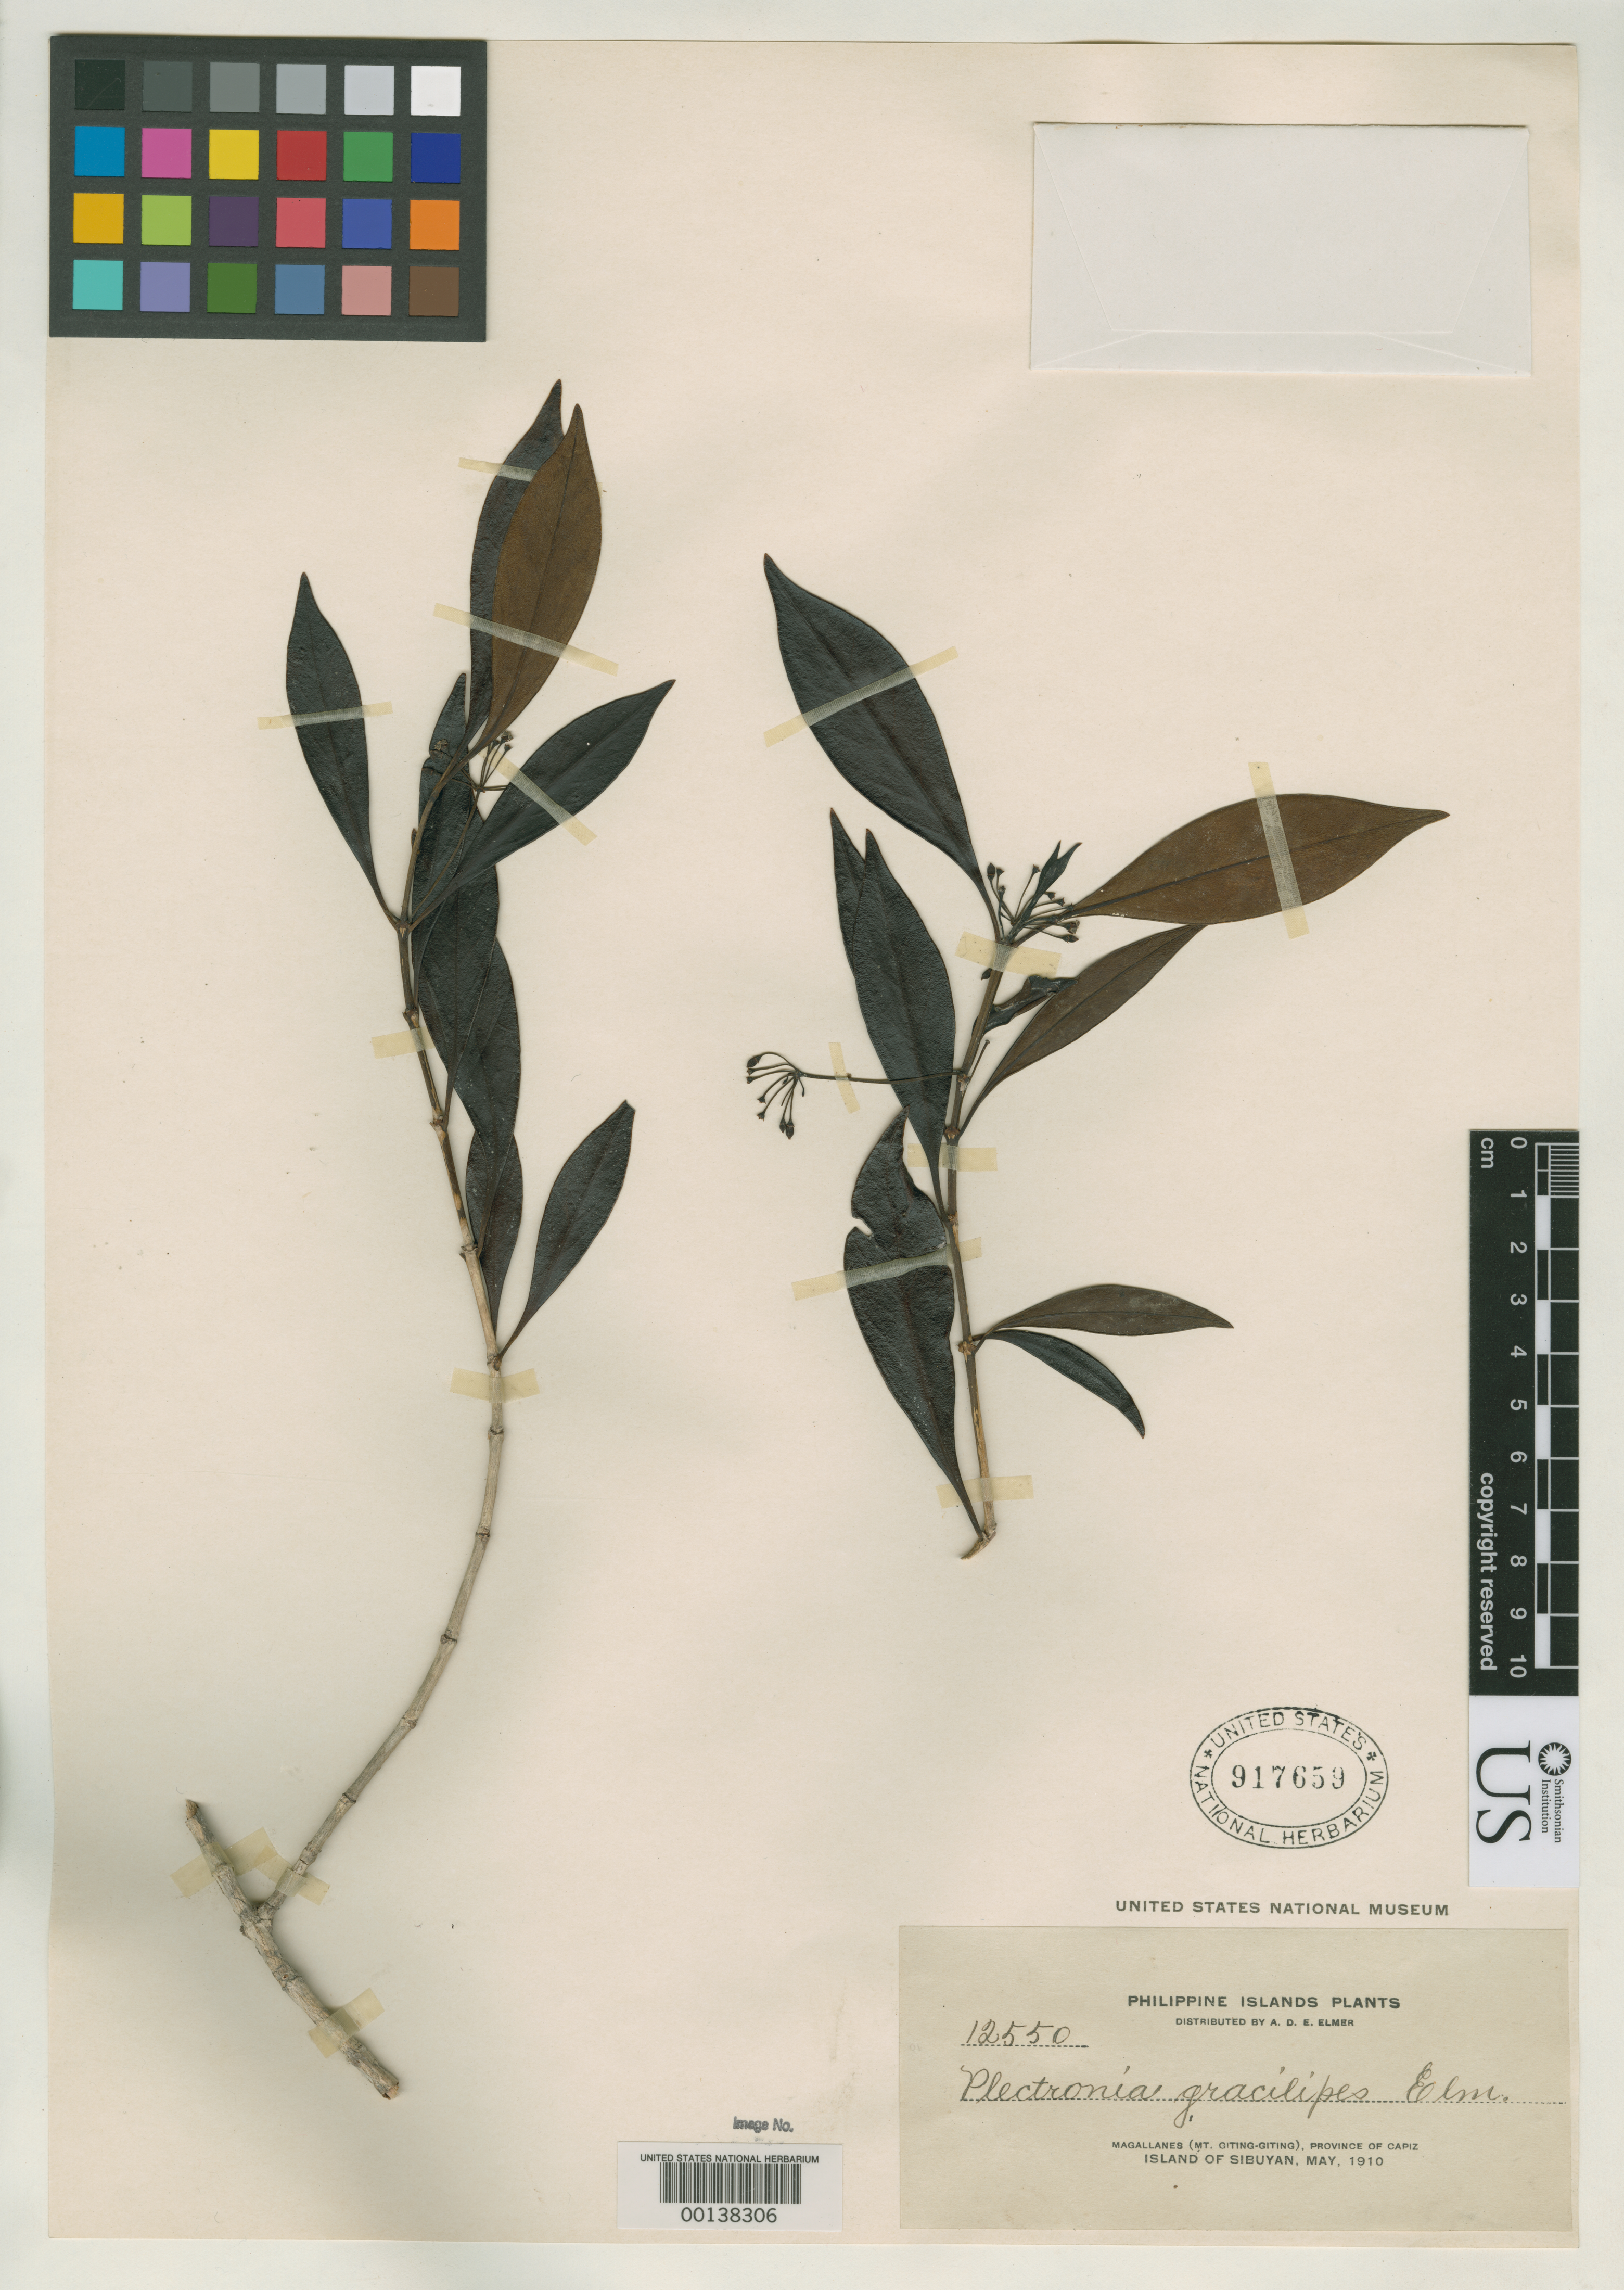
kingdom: Plantae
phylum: Tracheophyta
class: Magnoliopsida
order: Gentianales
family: Rubiaceae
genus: Plectronia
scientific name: Plectronia gracilipes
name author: Elmer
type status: Isotype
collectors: A. D. E. Elmer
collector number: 12550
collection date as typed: May 1910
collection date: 1910-05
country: Philippines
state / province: Mimaropa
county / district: Romblon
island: Sibuyan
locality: Magallanes, Mt. Giting-Giting.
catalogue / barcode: US 917659